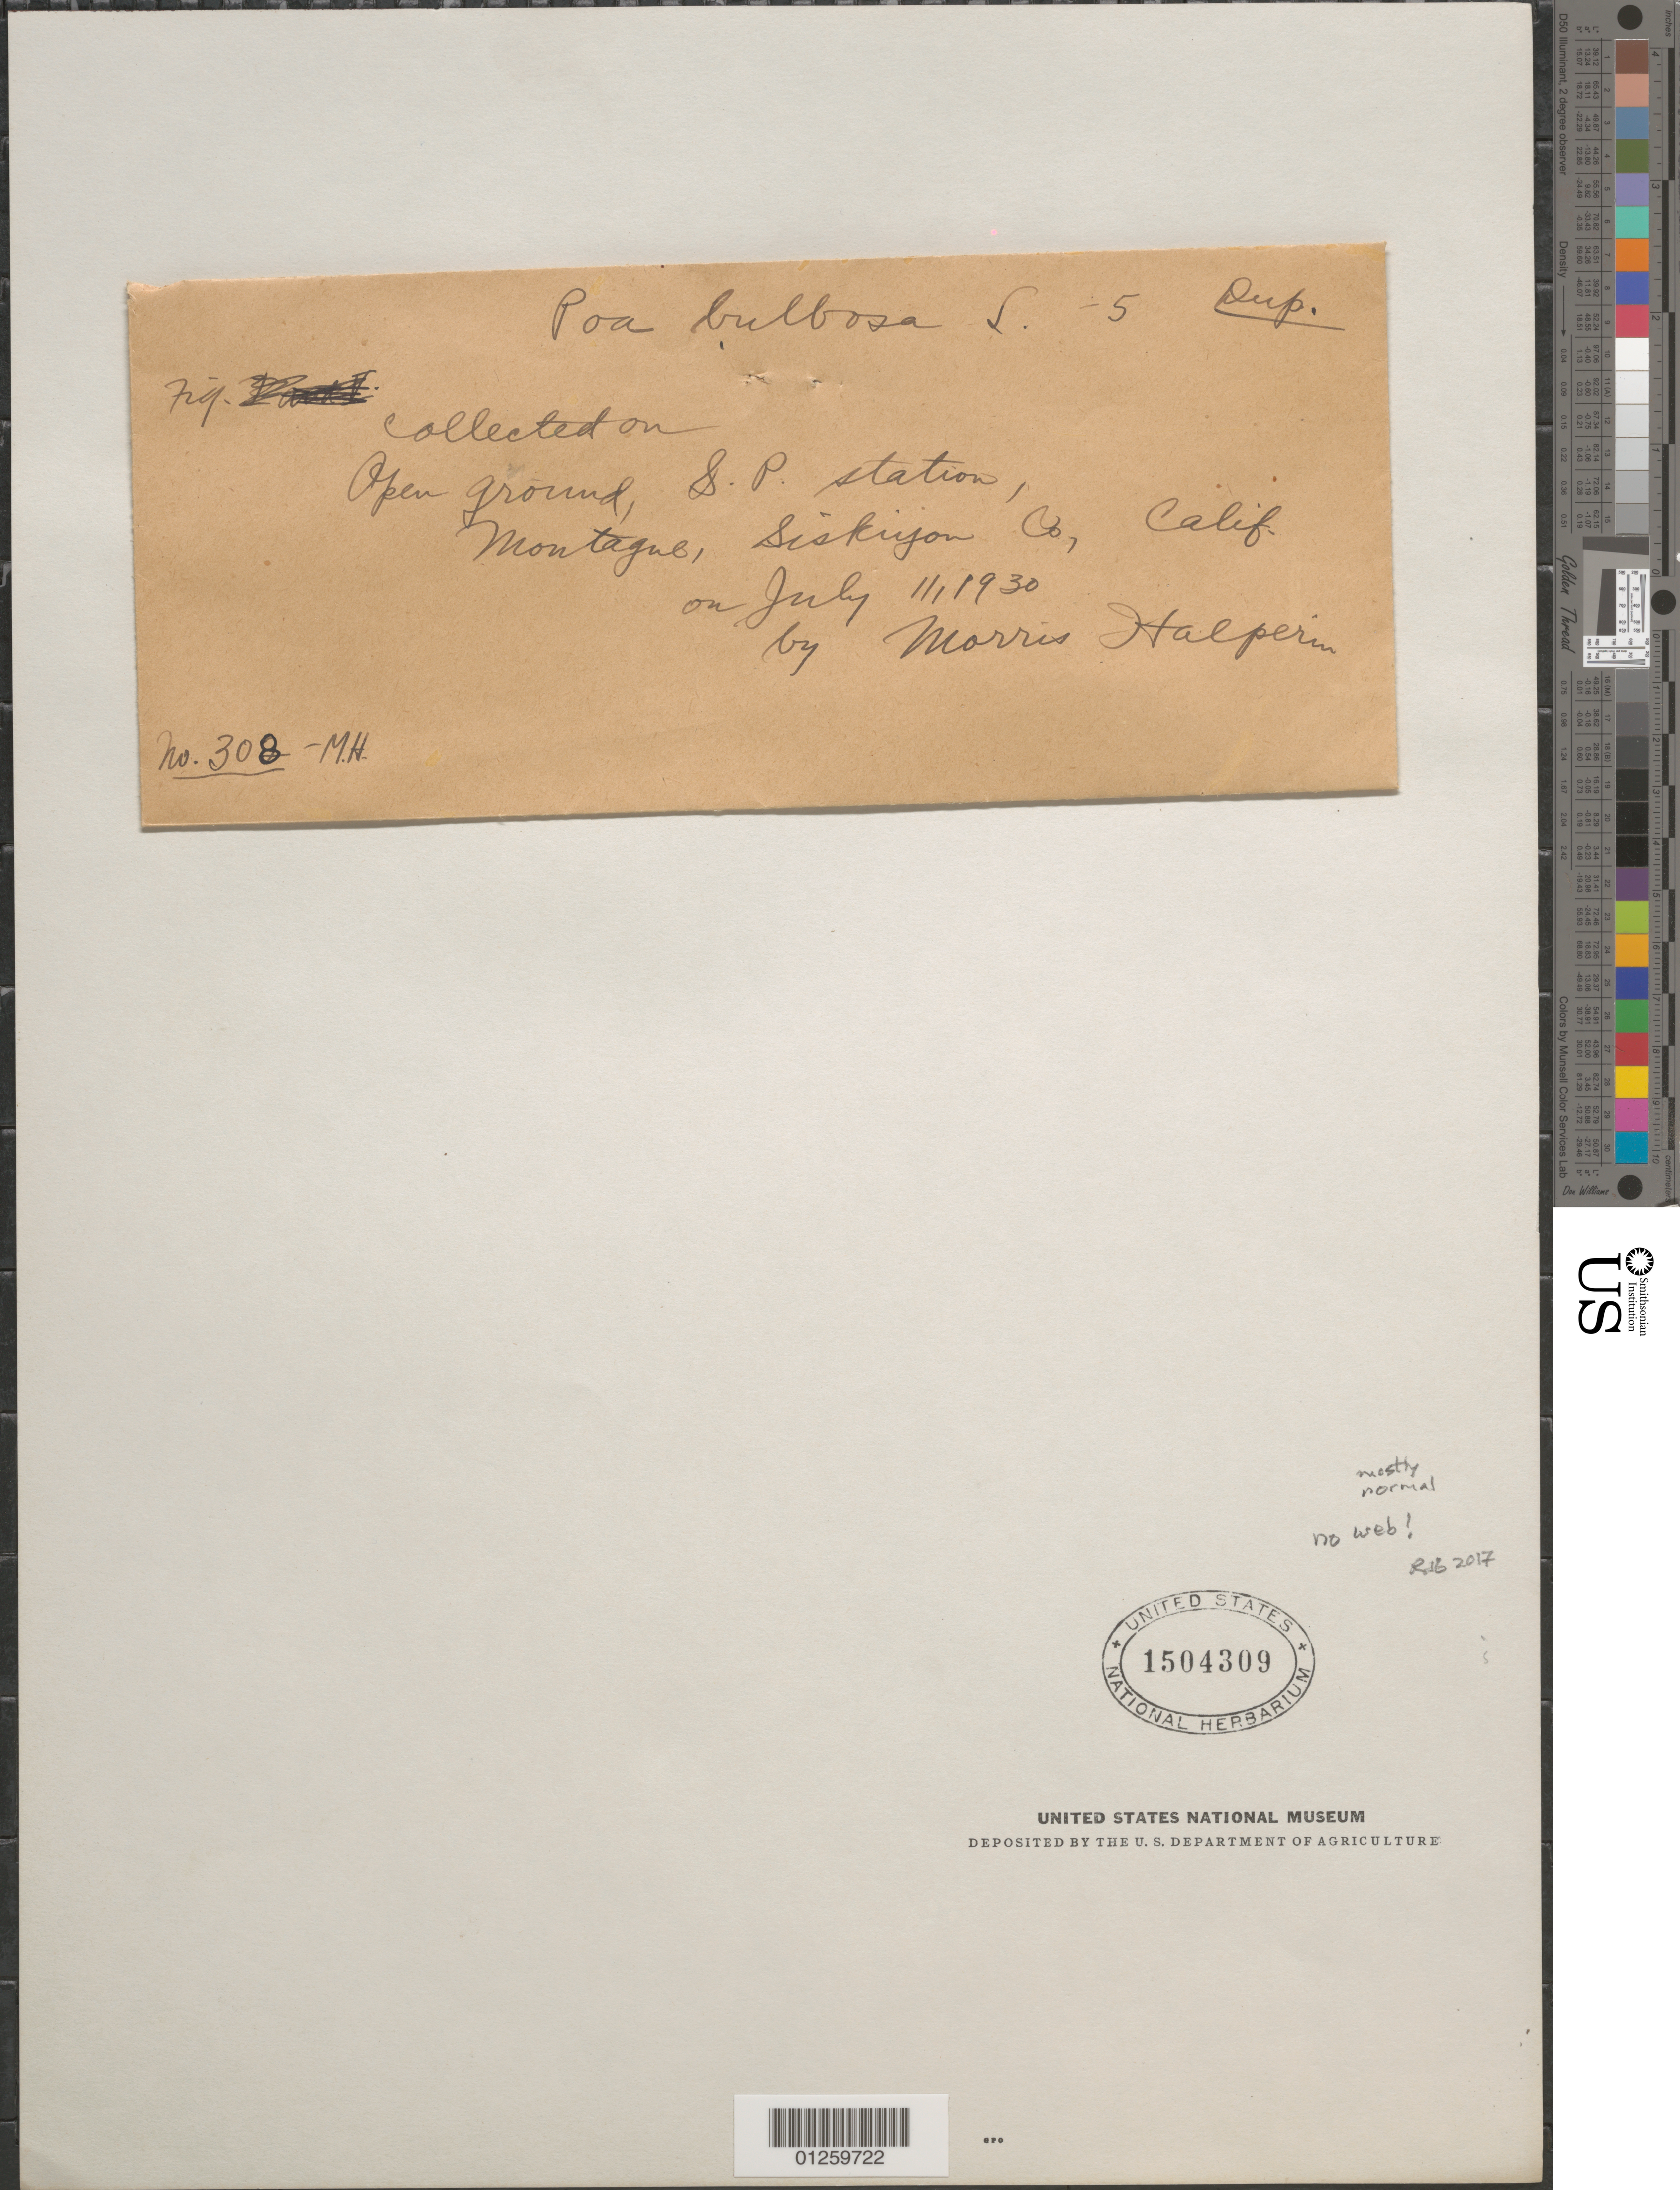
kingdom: Plantae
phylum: Tracheophyta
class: Liliopsida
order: Poales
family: Poaceae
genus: Poa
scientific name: Poa bulbosa agg. viviparous plant(s)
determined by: Soreng, Robert J., Research Associate (BOT), Smithsonian Institution - National Museum of Natural History (UNITED STATES)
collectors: M. Halperin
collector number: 308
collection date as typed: July 11, 1930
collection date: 1930-07-11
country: United States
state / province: California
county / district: Siskiyou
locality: Open ground, S. P. Station, Montagne.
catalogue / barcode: US 1504309